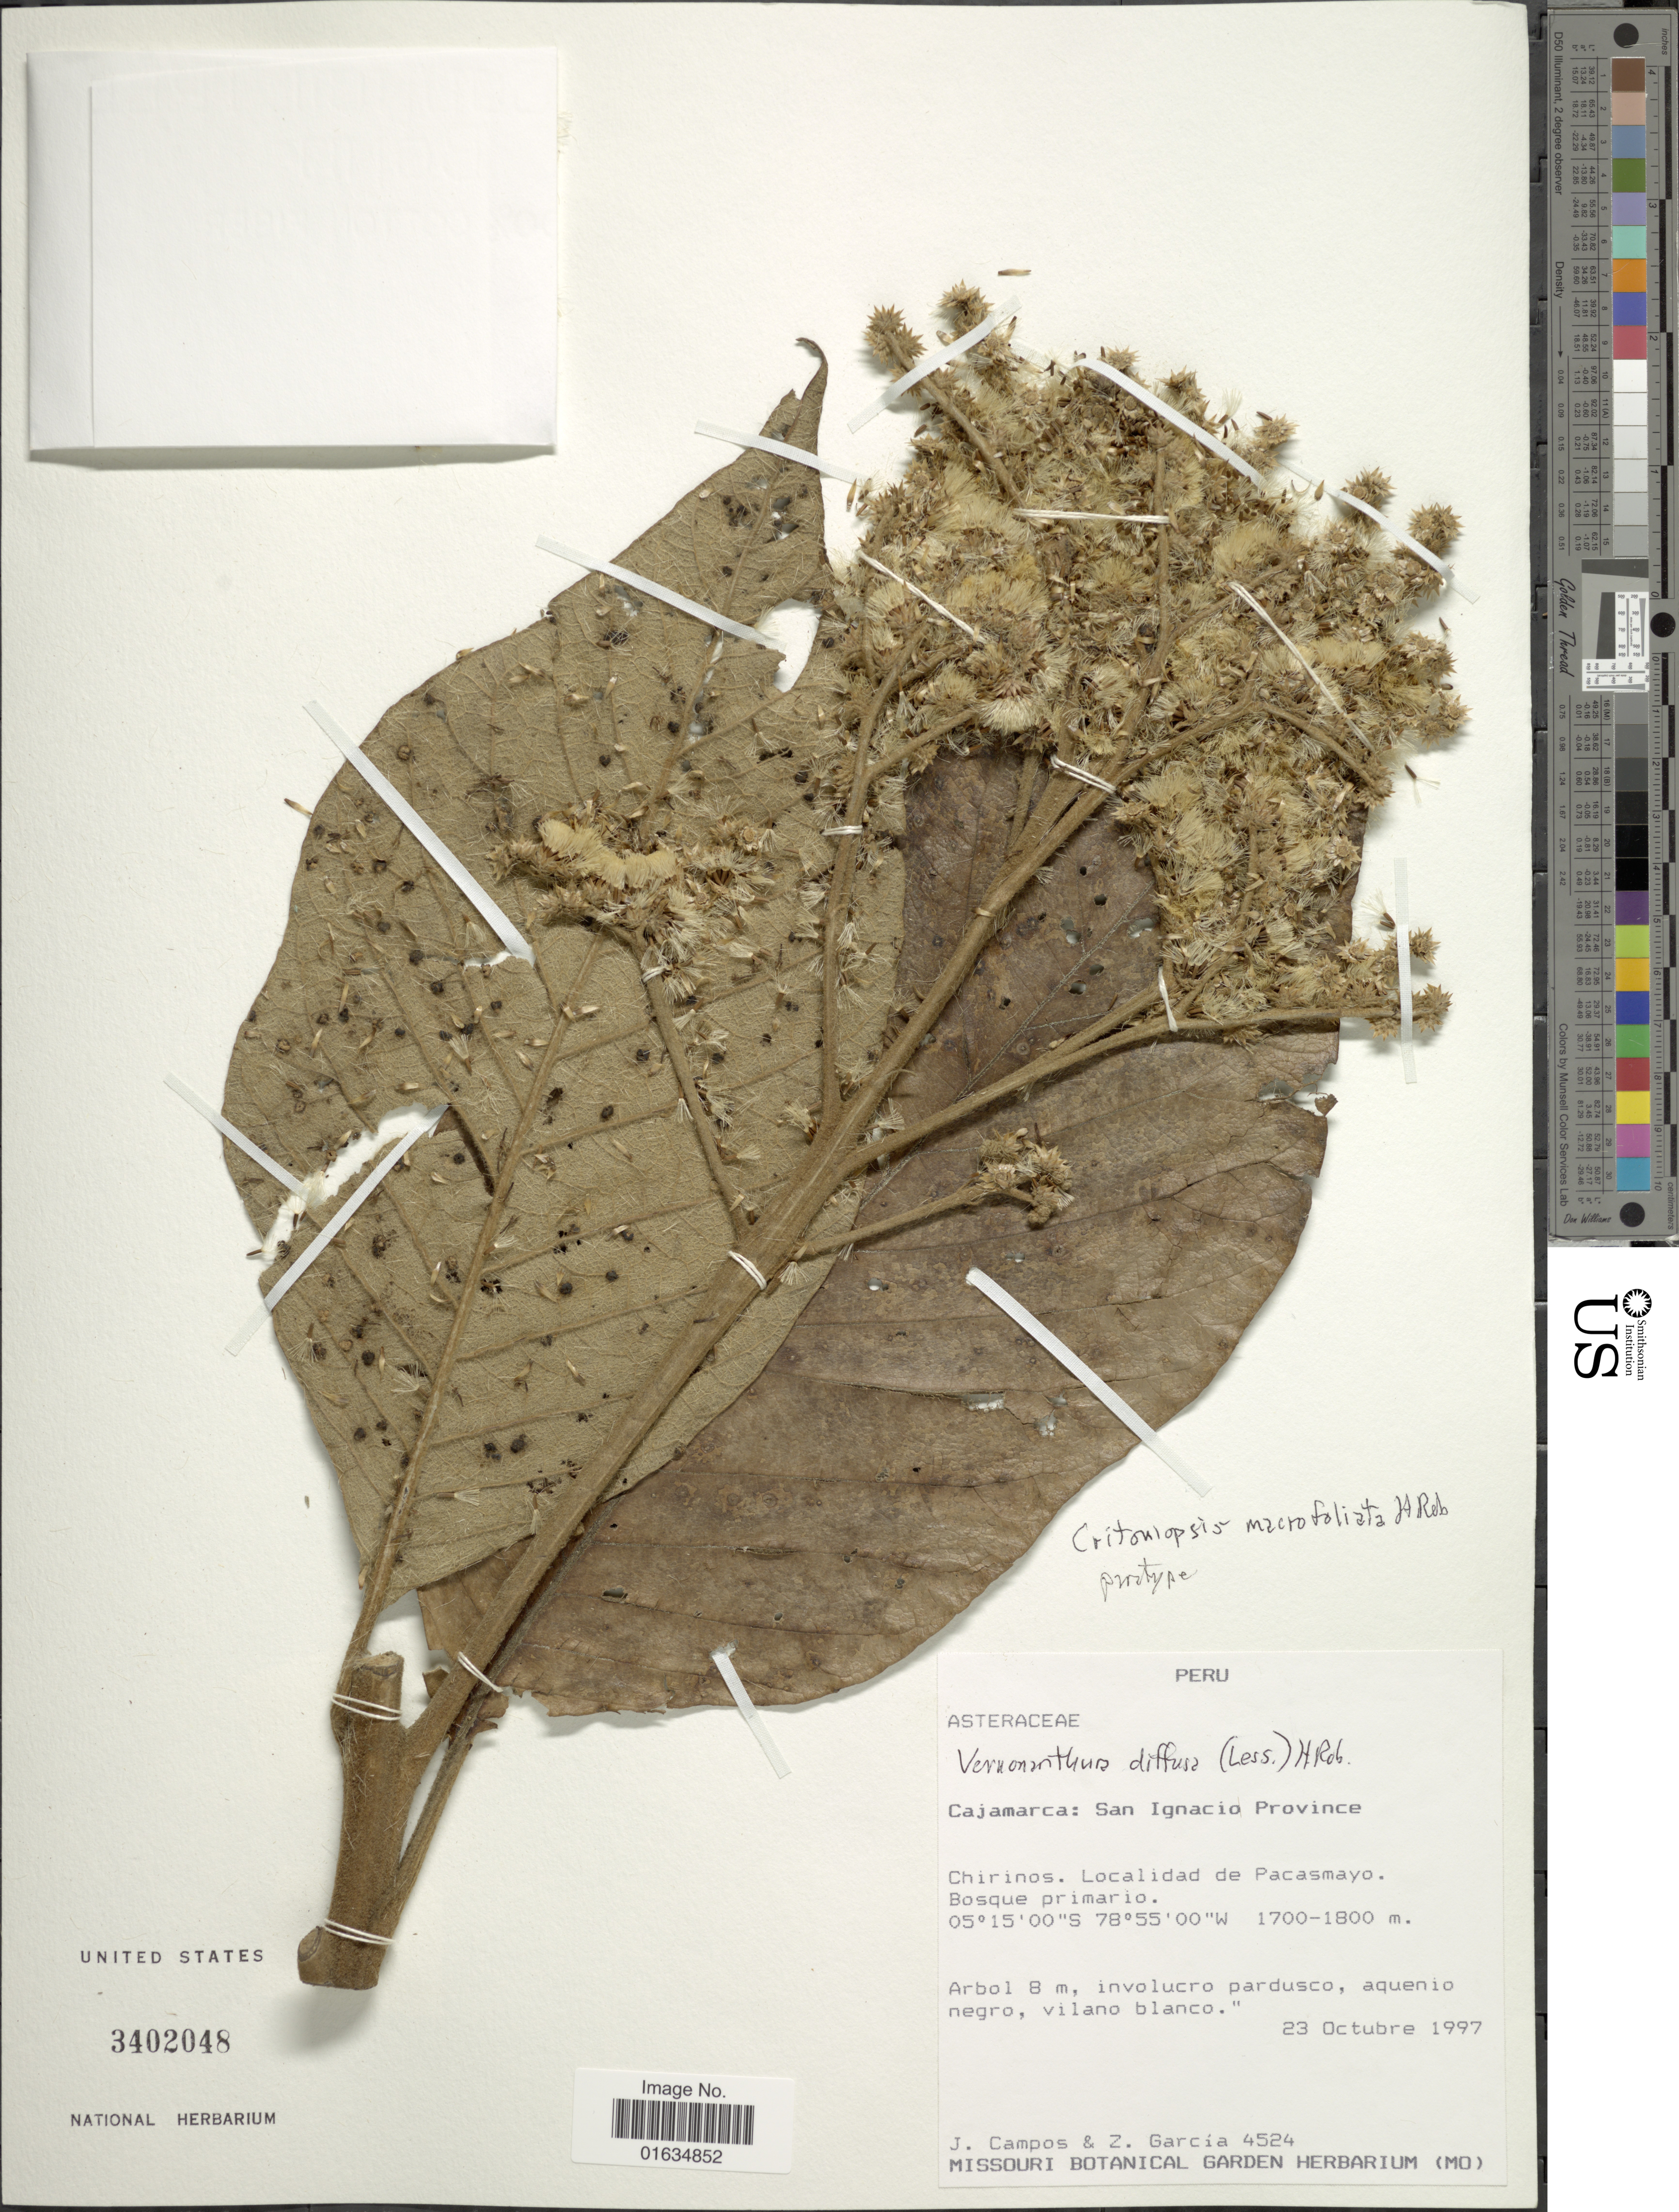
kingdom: Plantae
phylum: Tracheophyta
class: Magnoliopsida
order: Asterales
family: Asteraceae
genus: Critoniopsis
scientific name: Critoniopsis macrofoliata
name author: H. Rob.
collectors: J. Campos & Z. Garcia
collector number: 4524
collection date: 1997-10-23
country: Peru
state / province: Cajamarca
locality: Cajamarca, San Ignacio Province, Chirinos, Localidad de Pacasmayo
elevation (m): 1700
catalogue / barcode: US 3402048